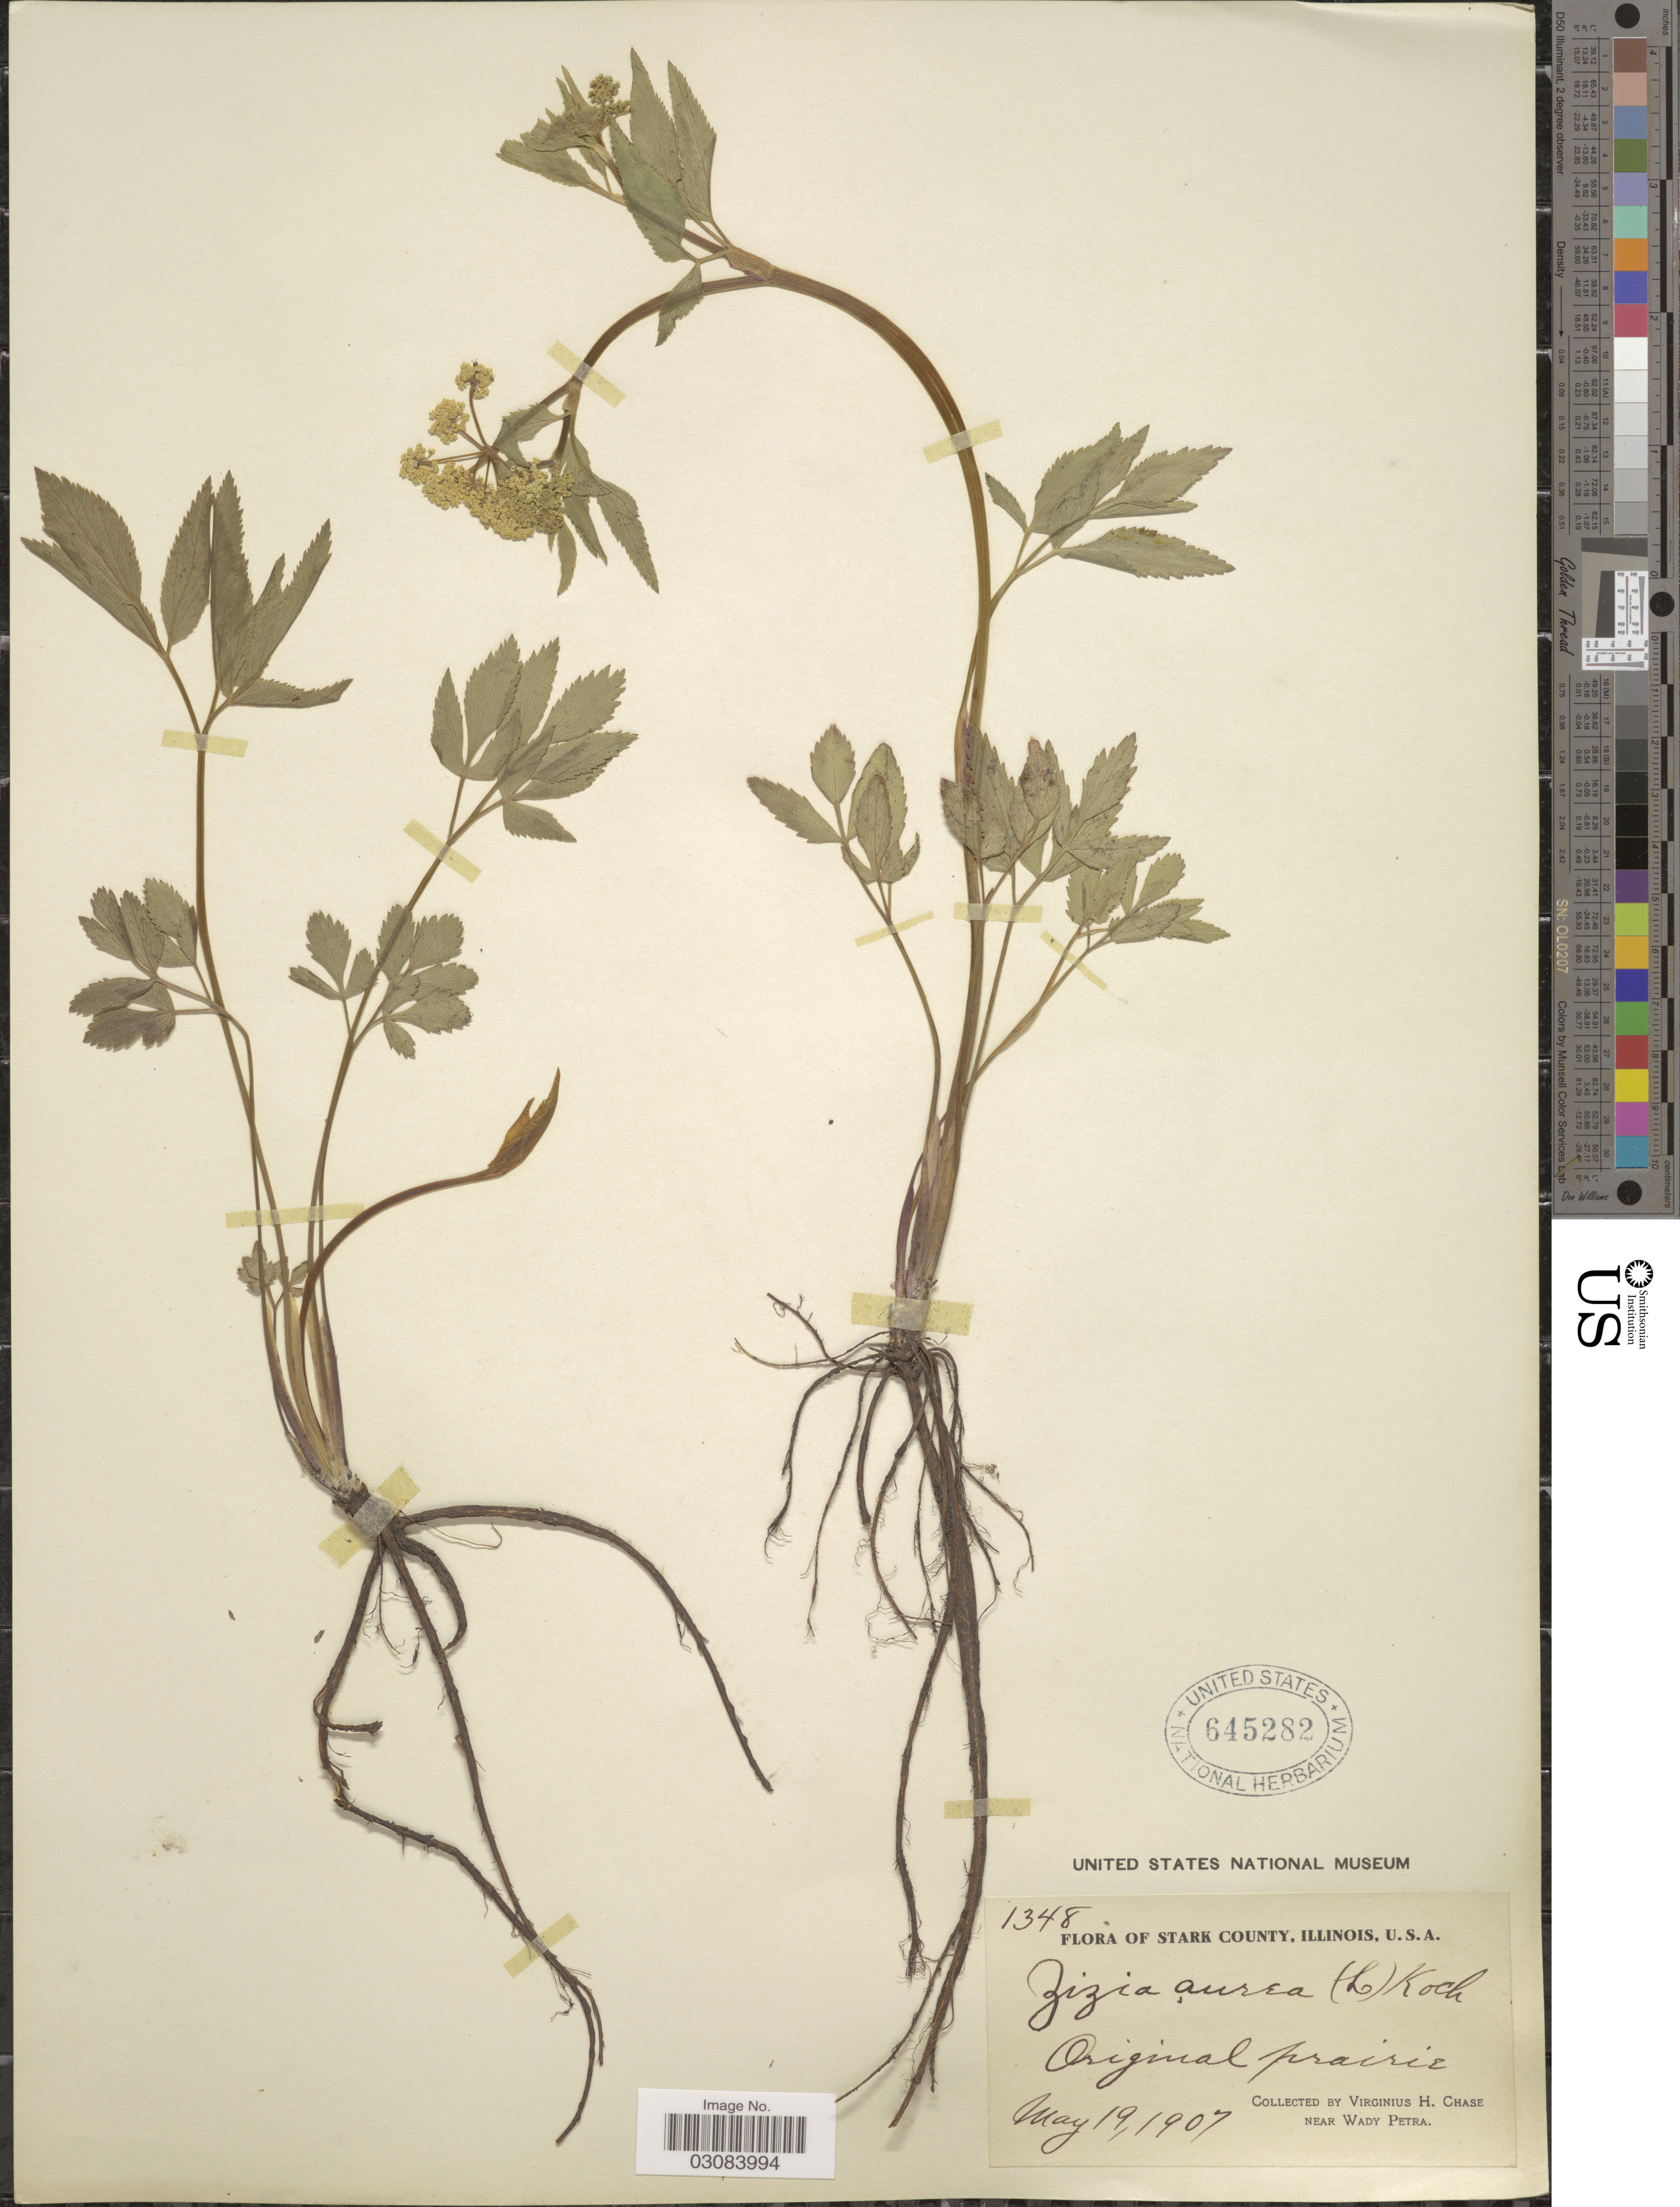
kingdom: Plantae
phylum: Tracheophyta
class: Magnoliopsida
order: Apiales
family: Apiaceae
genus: Zizia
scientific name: Zizia aurea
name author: (L.) Koch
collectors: V. H. Chase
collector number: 1348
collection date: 1907-05-19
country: United States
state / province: Illinois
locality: Stark County. Original prairie.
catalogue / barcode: US 645282